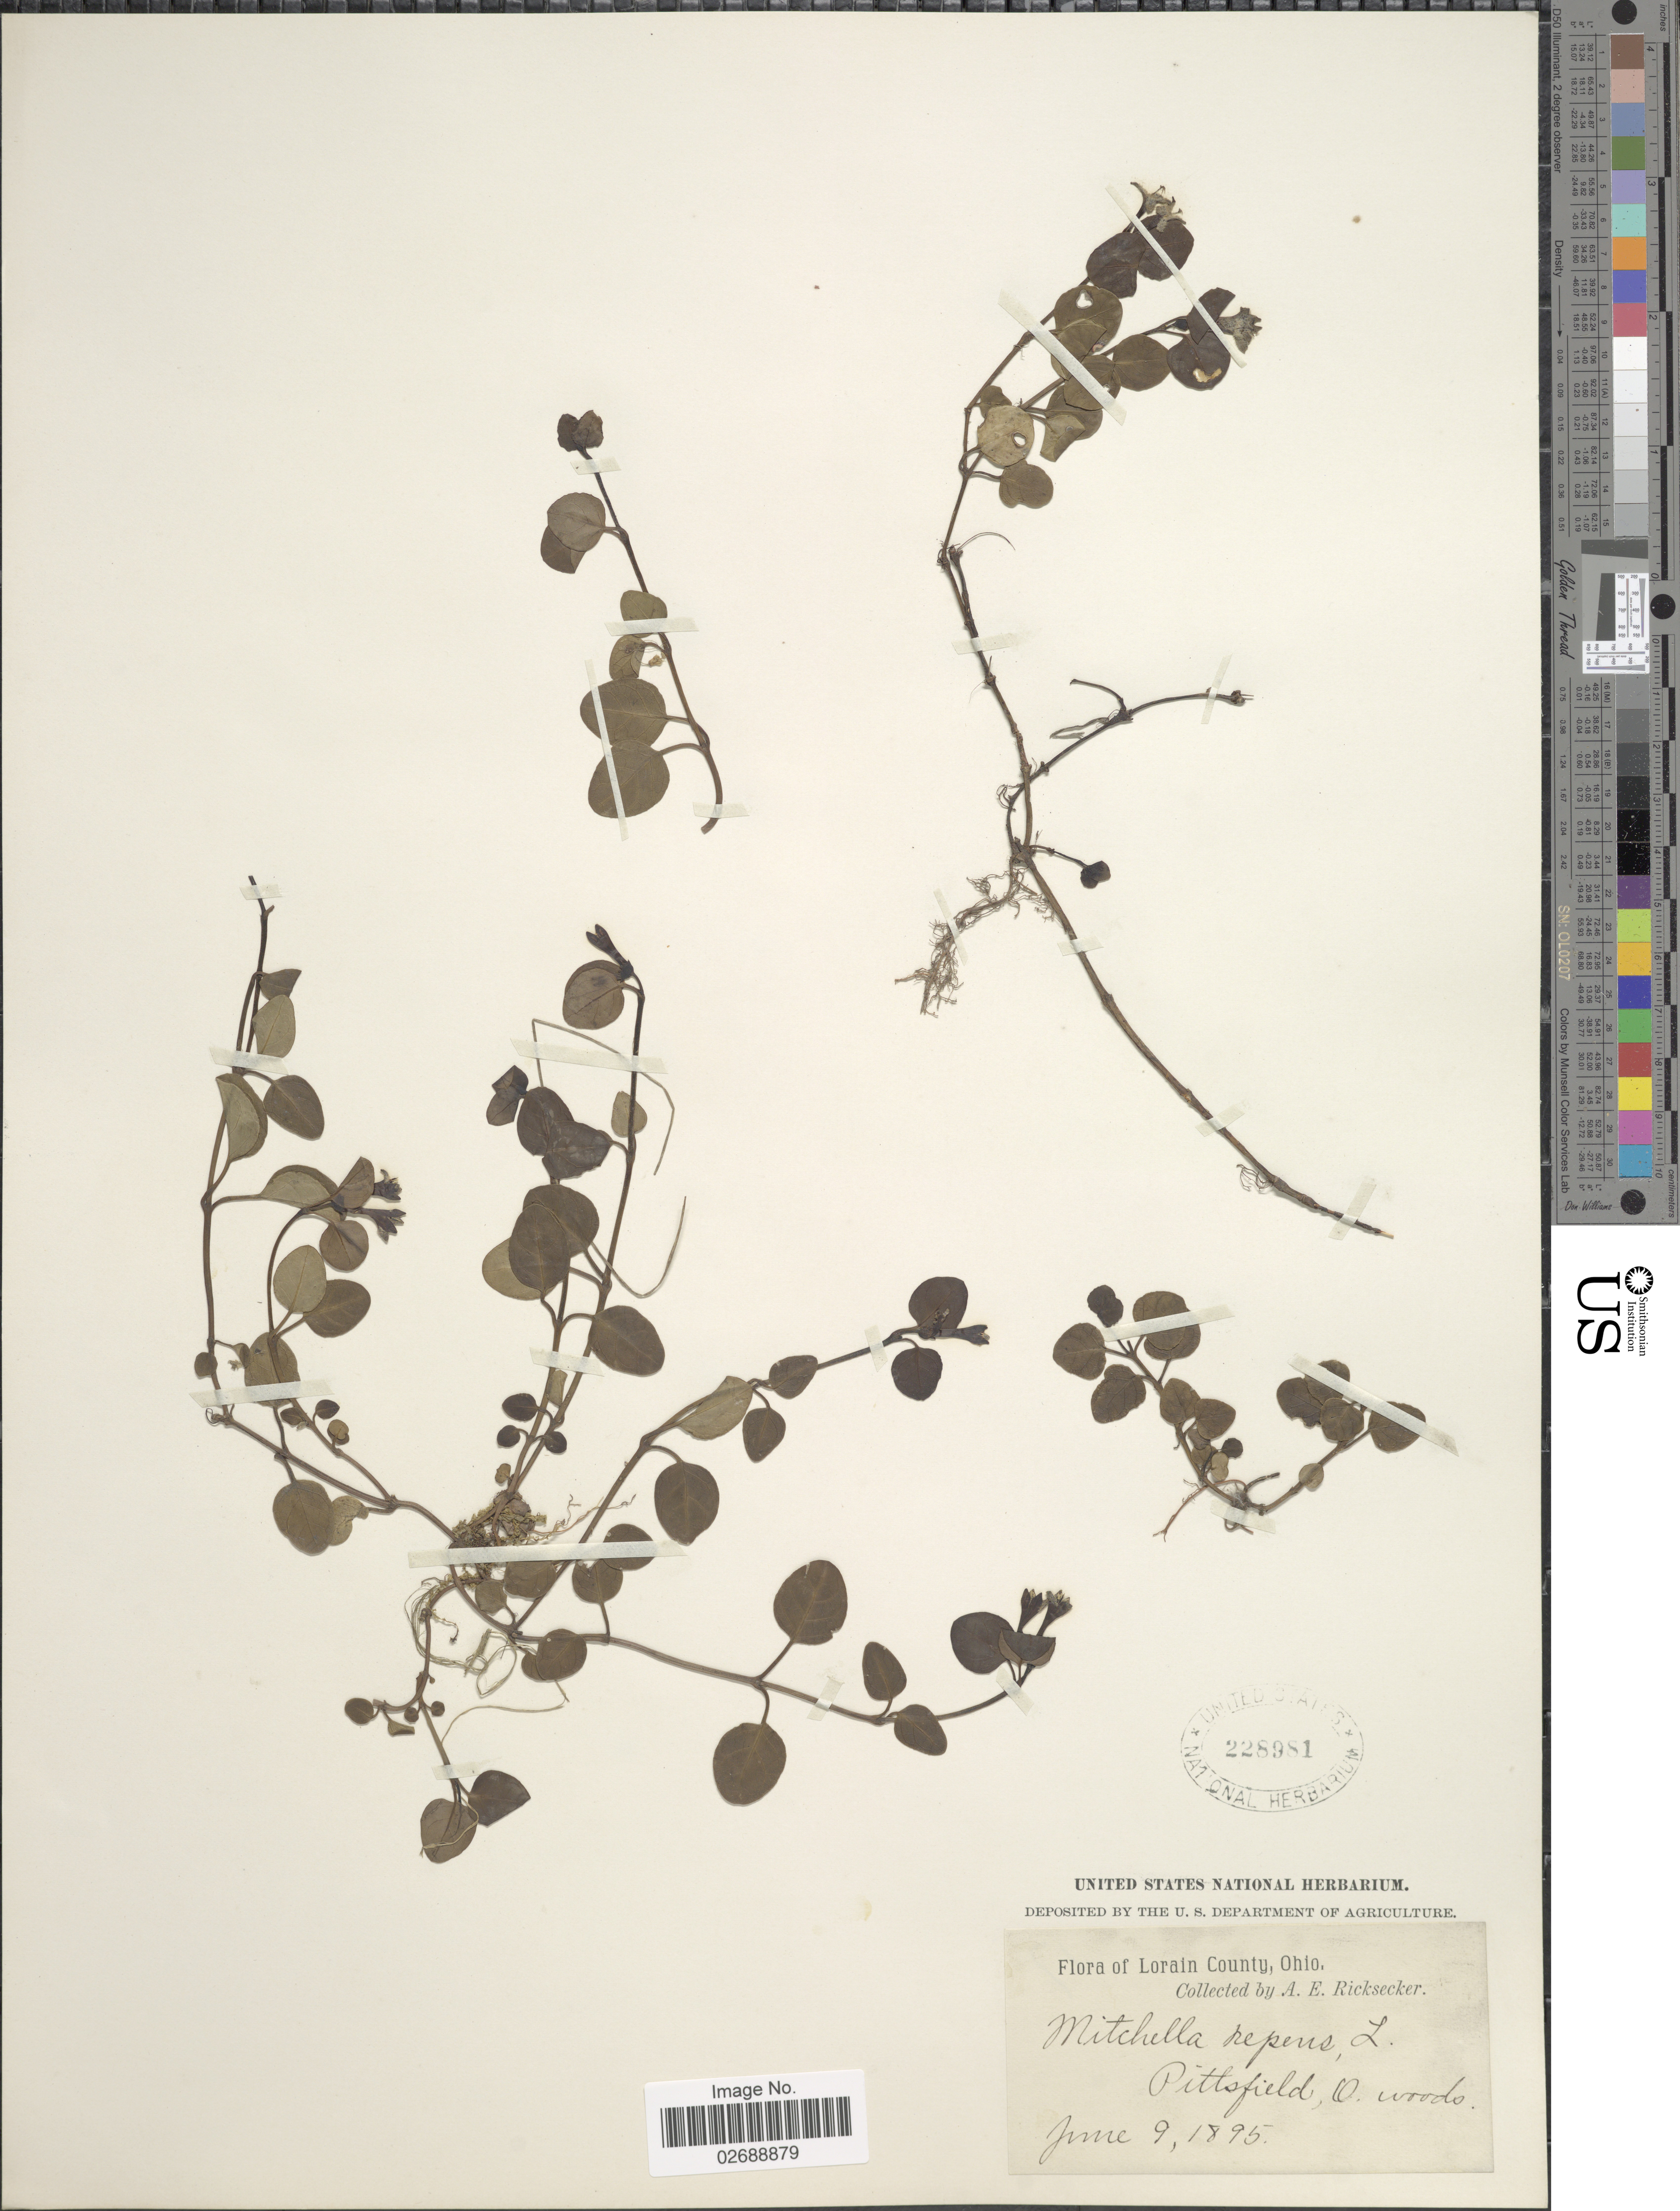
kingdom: Plantae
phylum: Tracheophyta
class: Magnoliopsida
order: Gentianales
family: Rubiaceae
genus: Mitchella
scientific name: Mitchella repens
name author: L.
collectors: A. E. Ricksecker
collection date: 1895-06-09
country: United States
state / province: Ohio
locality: Lorain County. Pittsfield, O.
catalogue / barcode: US 228981